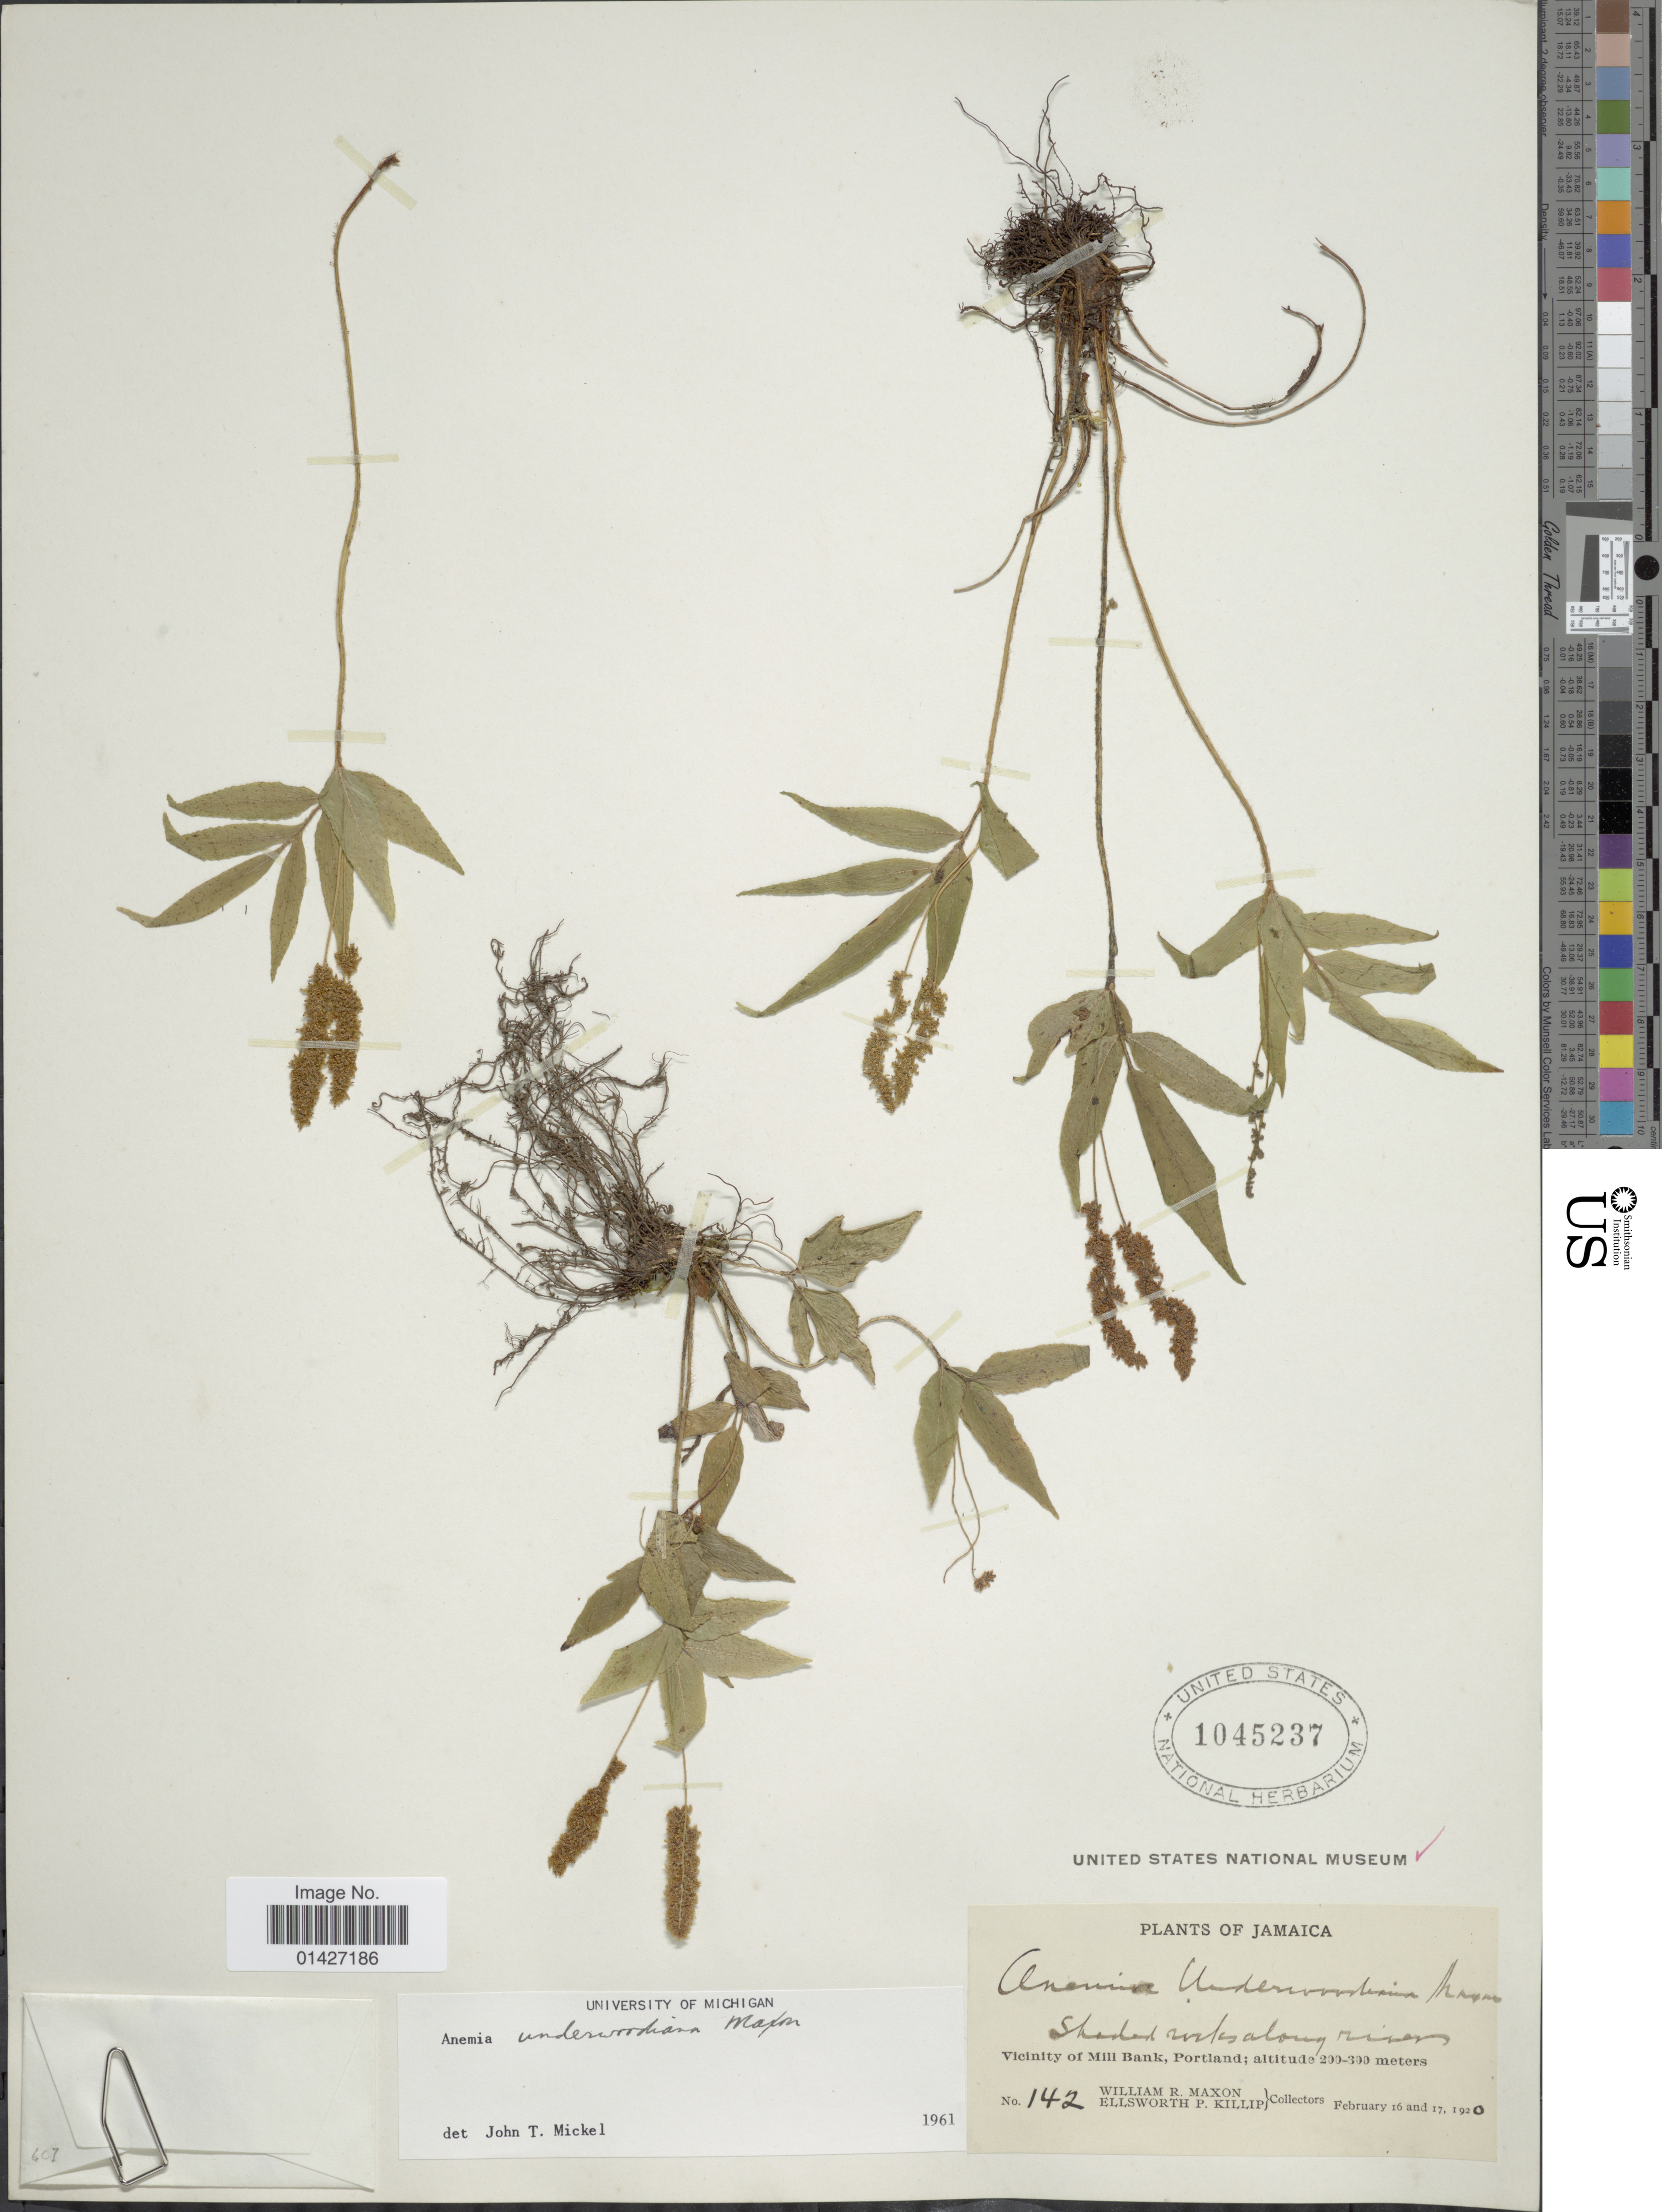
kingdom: Plantae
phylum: Tracheophyta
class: Polypodiopsida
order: Schizaeales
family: Anemiaceae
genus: Anemia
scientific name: Anemia underwoodiana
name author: Maxon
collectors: W. R. Maxon & E. P. Killip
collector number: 142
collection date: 1920-02-16/1920-02-17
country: Jamaica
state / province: Portland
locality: Vicinity of Mill Bank, Portland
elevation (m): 200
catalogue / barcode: US 1045237